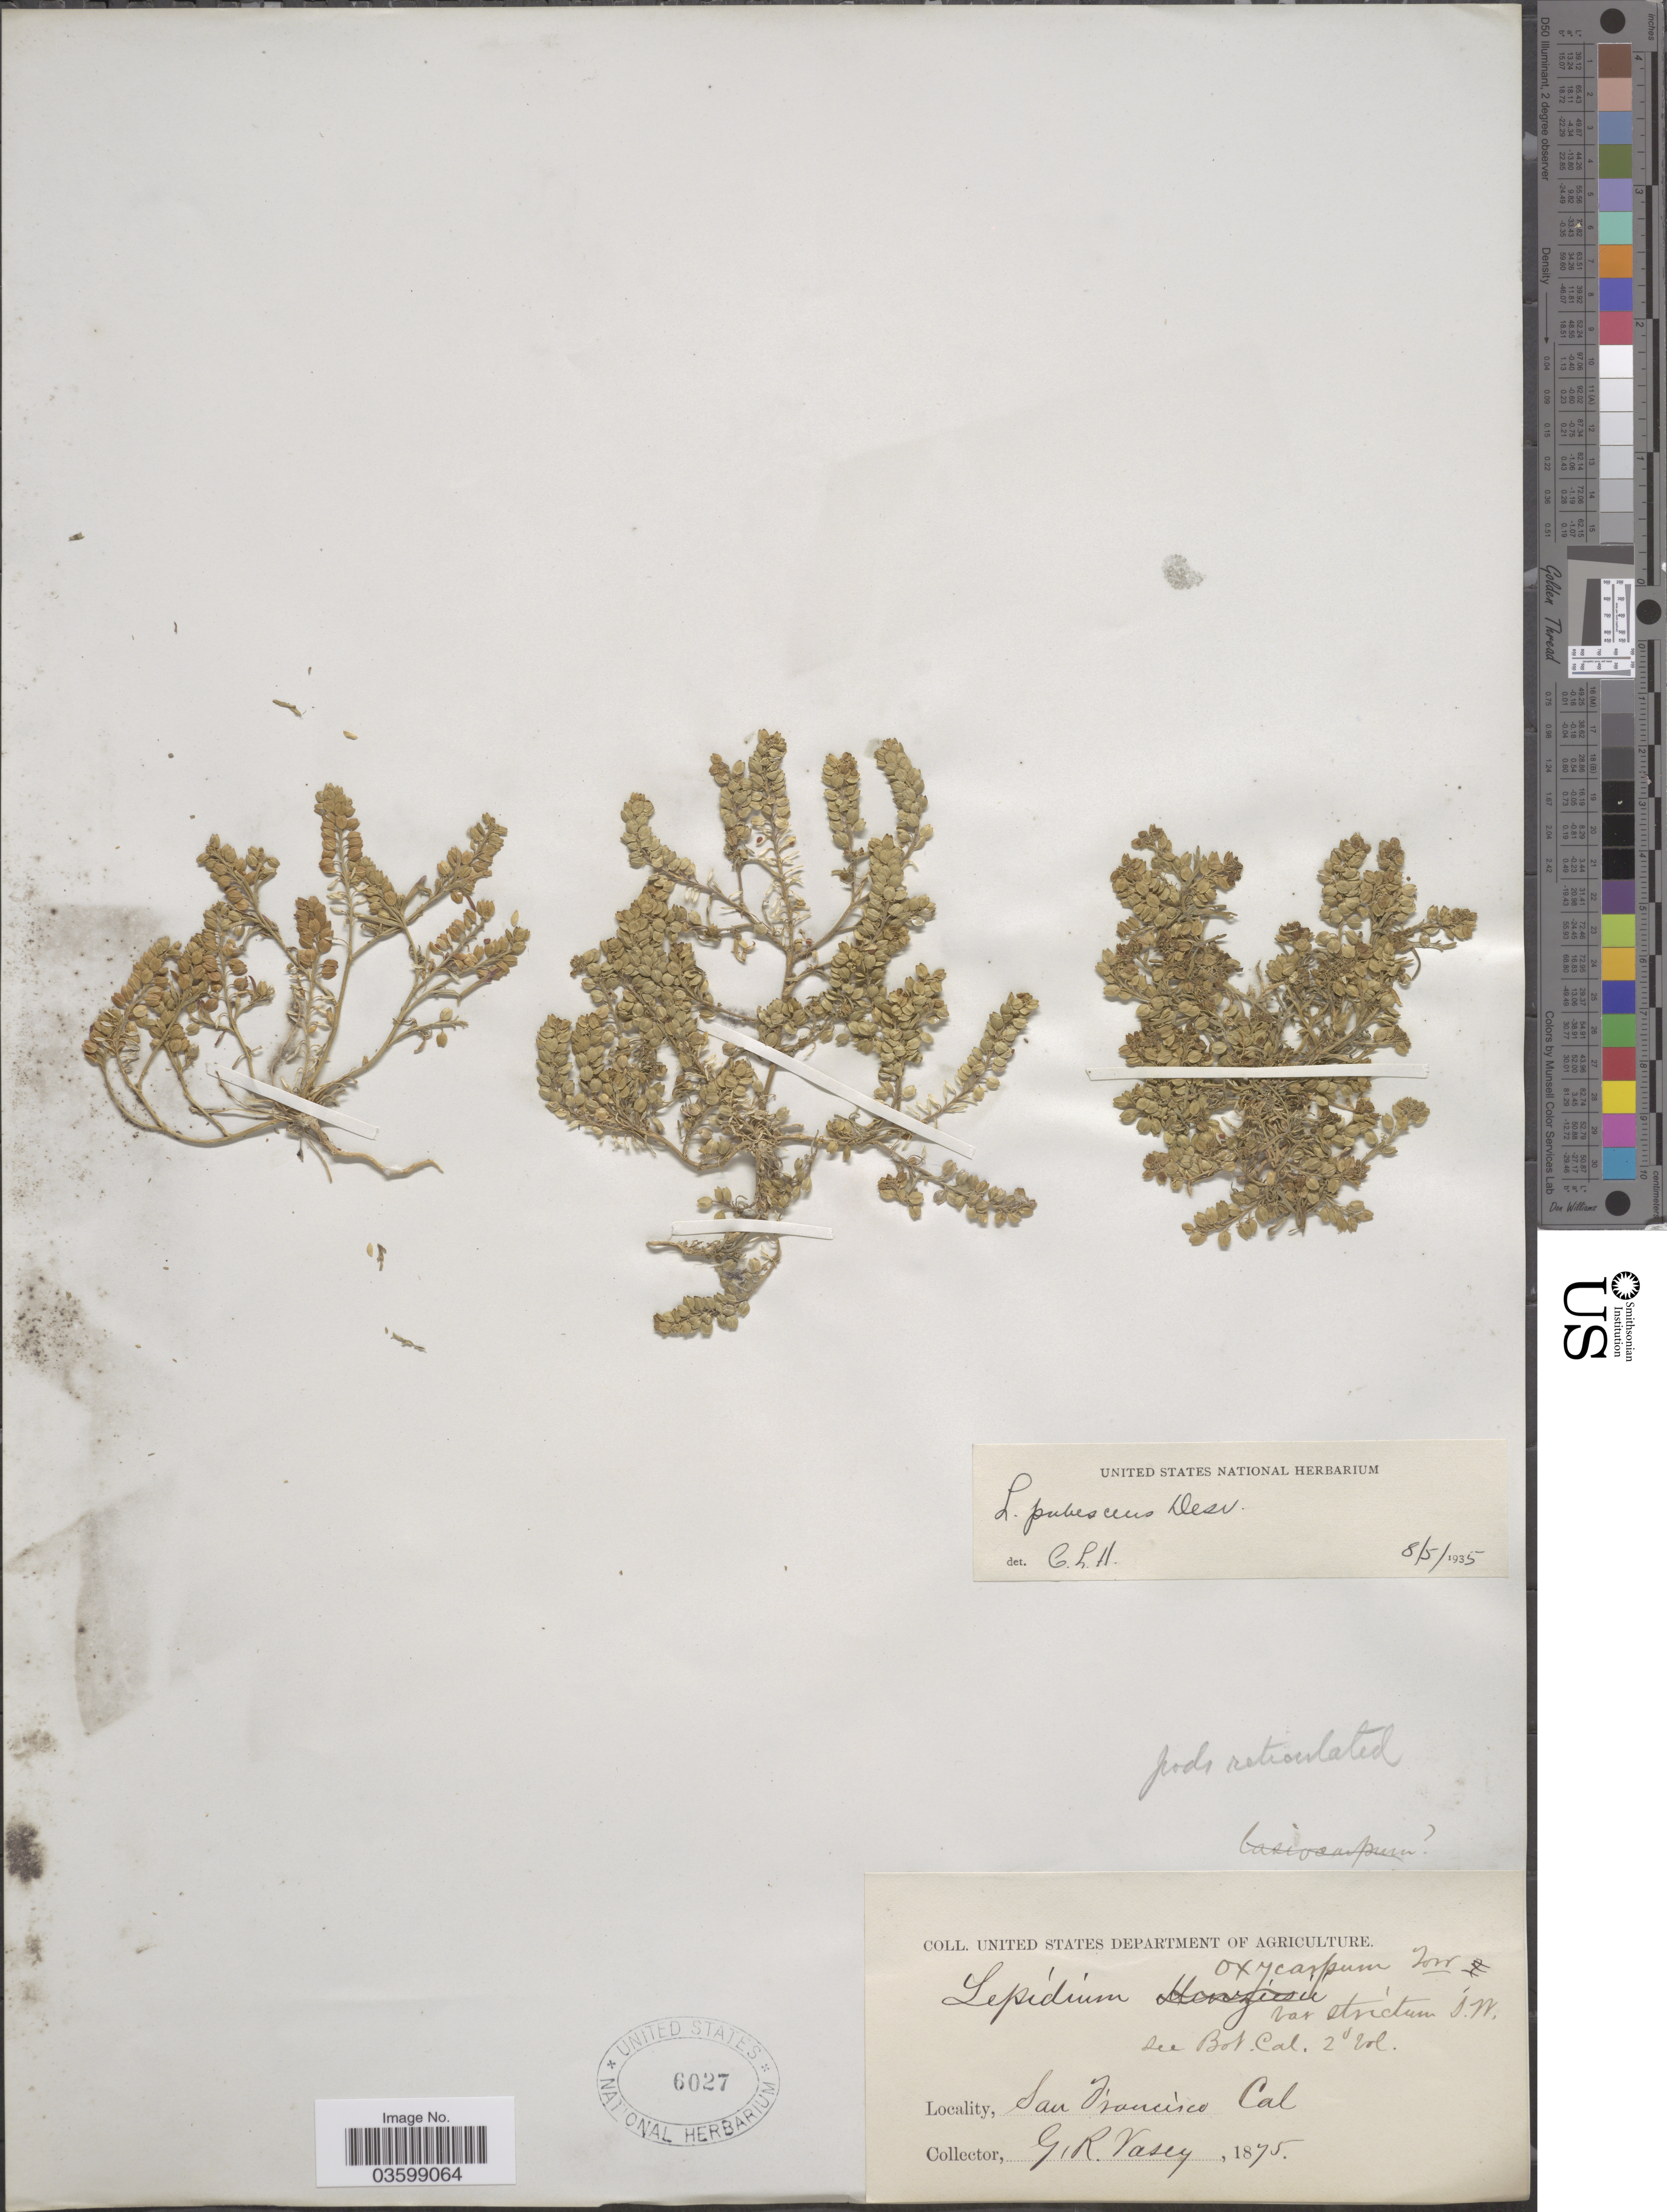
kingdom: Plantae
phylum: Tracheophyta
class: Magnoliopsida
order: Brassicales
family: Brassicaceae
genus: Lepidium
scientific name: Lepidium strictum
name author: (S. Watson) Rattan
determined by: Al-Shehbaz, I. A., (MO), Missouri Botanical Garden (UNITED STATES)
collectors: G. R. Vasey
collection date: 1875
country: United States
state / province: California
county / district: San Francisco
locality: San Francisco.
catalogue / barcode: US 6027